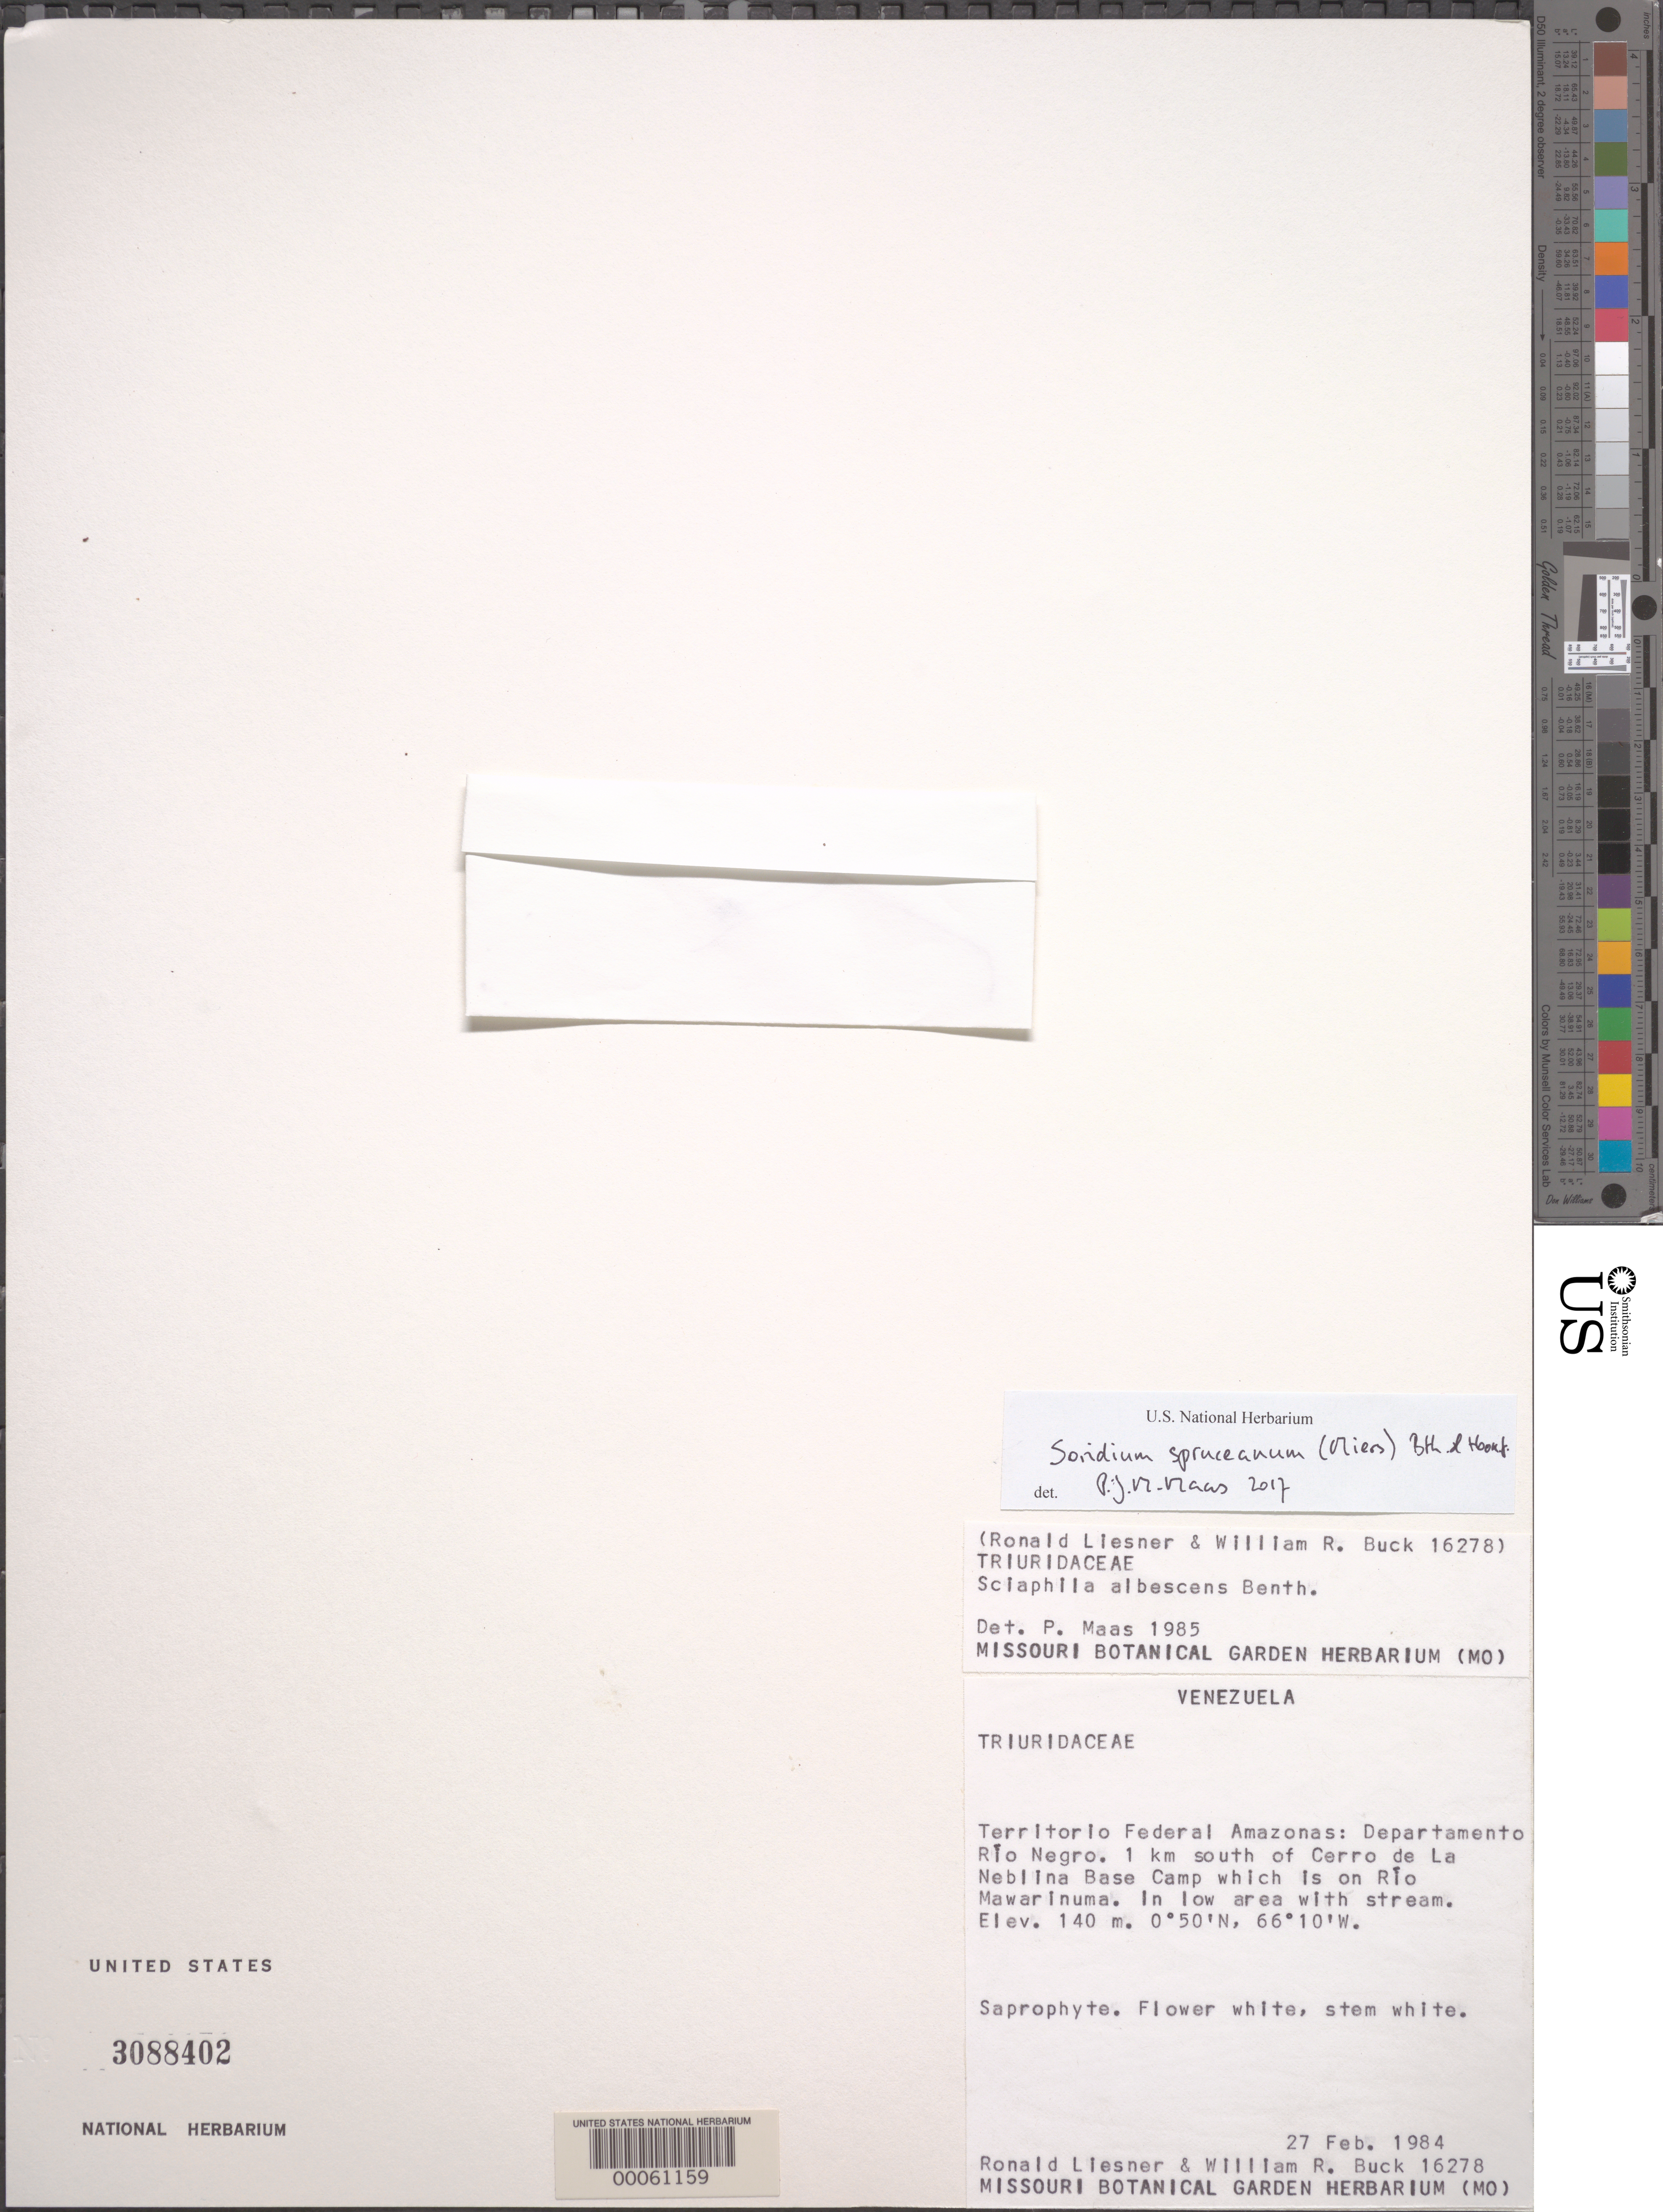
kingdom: Plantae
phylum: Tracheophyta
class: Liliopsida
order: Pandanales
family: Triuridaceae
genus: Soridium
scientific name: Soridium spruceanum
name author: Miers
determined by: Maas, P. J. M., Curator of the herbarium (U), Nationaal Herbarium Nederland (NETHERLANDS)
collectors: R. L. Liesner & W. R. Buck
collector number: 16278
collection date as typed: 27 Feb 1984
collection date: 1984-02-27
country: Venezuela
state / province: Amazonas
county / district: Rio Negro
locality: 1 km s of cerro de la neblina base camp; along rio mawarinuma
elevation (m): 140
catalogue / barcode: US 3088402